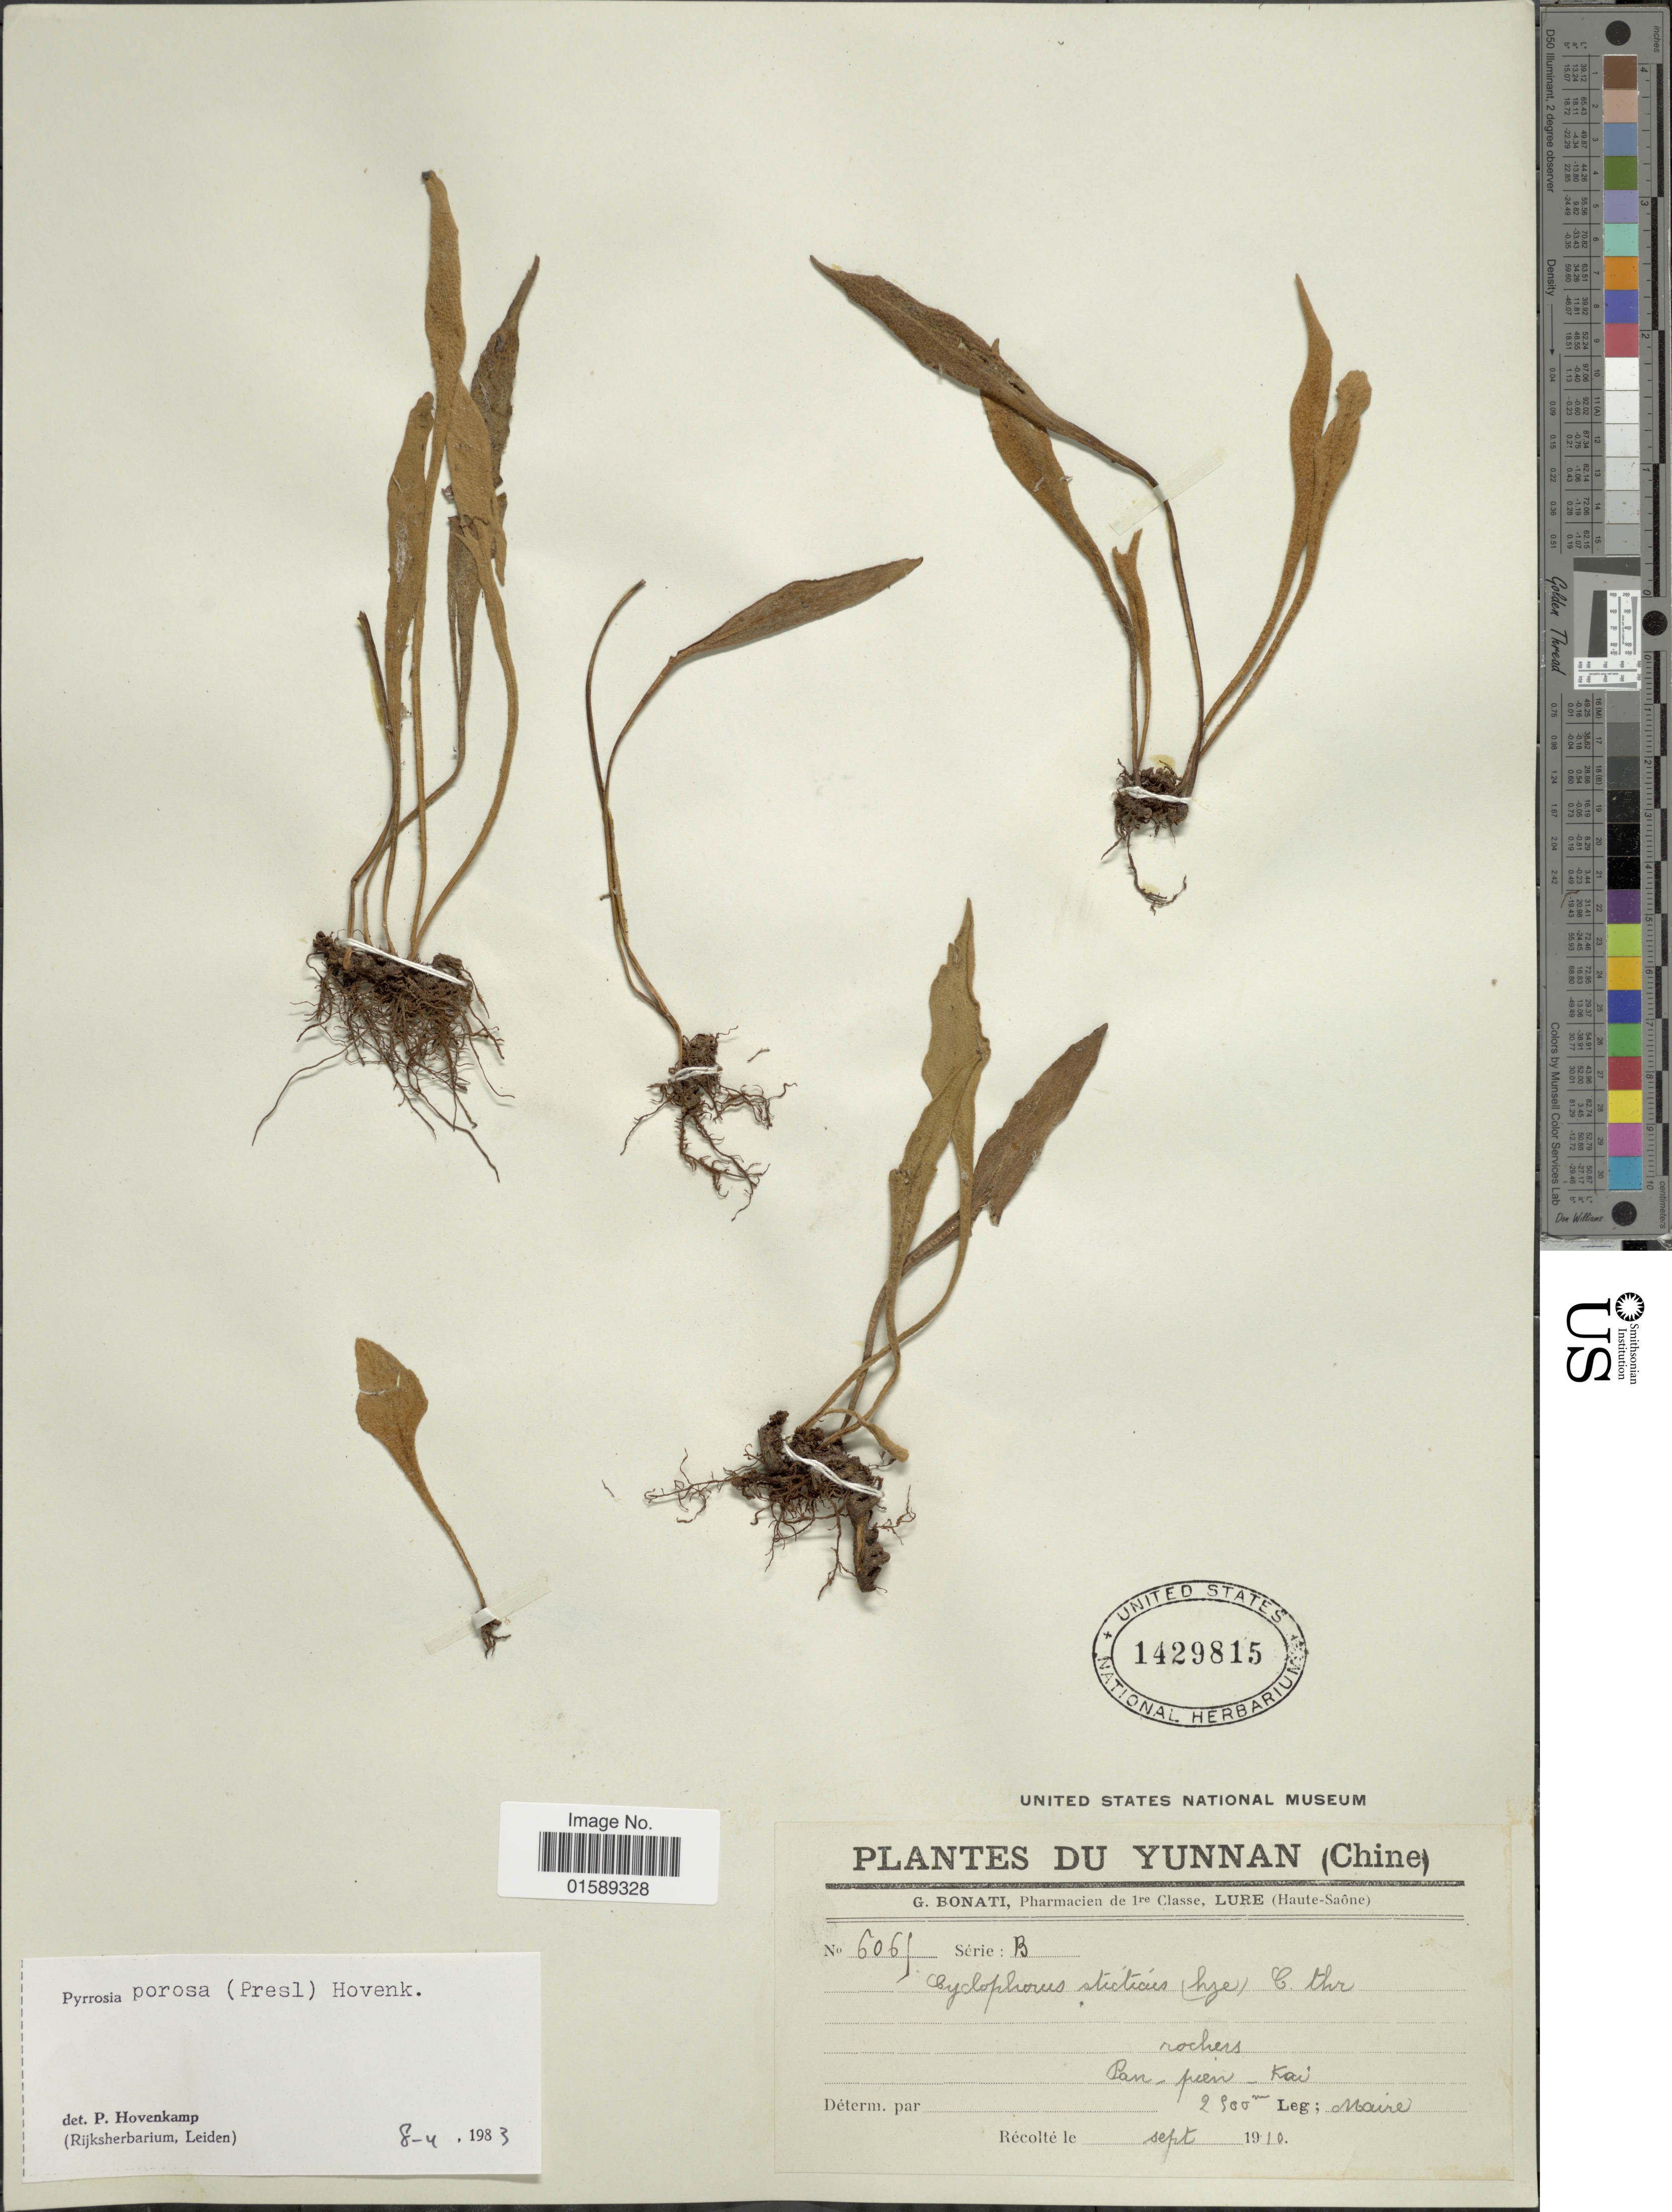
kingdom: Plantae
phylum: Tracheophyta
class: Polypodiopsida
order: Polypodiales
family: Polypodiaceae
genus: Pyrrosia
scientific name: Pyrrosia porosa var. porosa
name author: (C. Presl) Hovenkamp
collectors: Maire, --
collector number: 6065*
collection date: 1910-09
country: China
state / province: Yunnan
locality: Yunnan (Chine). Pan-pien-Kai. [interpreted]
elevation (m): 2800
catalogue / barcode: US 1429815